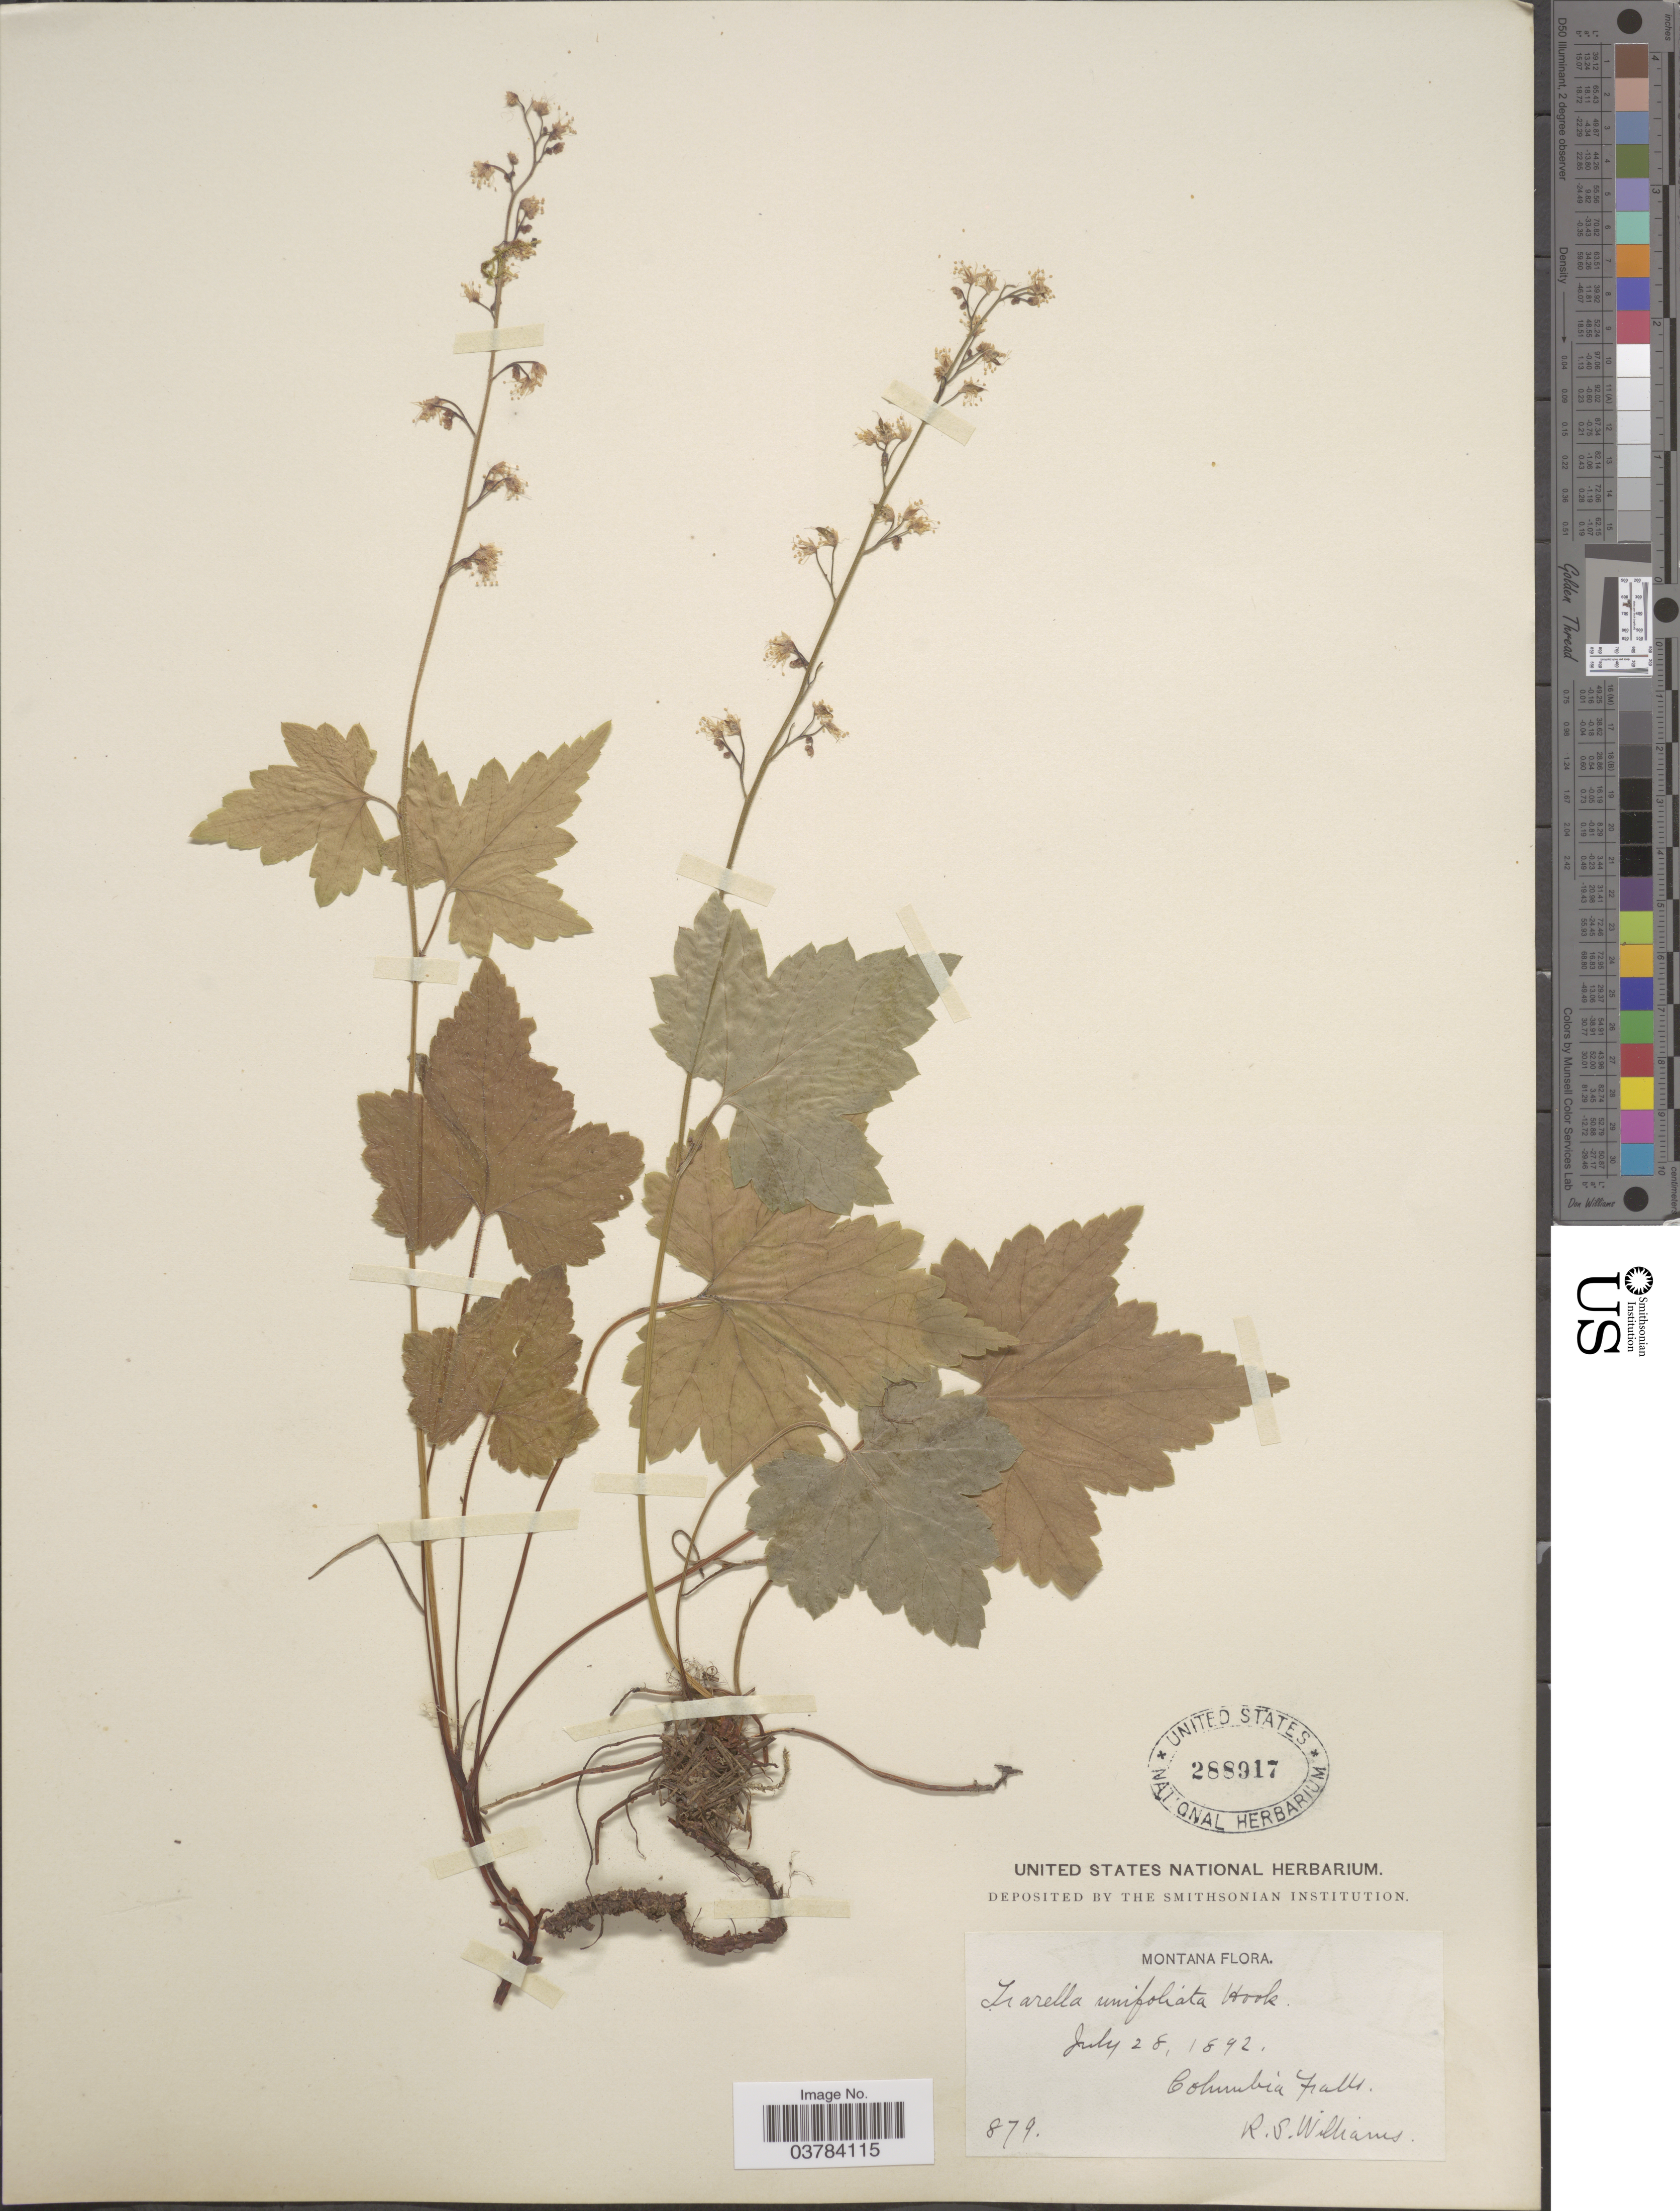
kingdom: Plantae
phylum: Tracheophyta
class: Magnoliopsida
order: Saxifragales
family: Saxifragaceae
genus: Tiarella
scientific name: Tiarella unifoliata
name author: Hook.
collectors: R. S. Williams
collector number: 879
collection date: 1892-07-28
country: United States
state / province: Montana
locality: Columbia Falls.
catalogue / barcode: US 288917